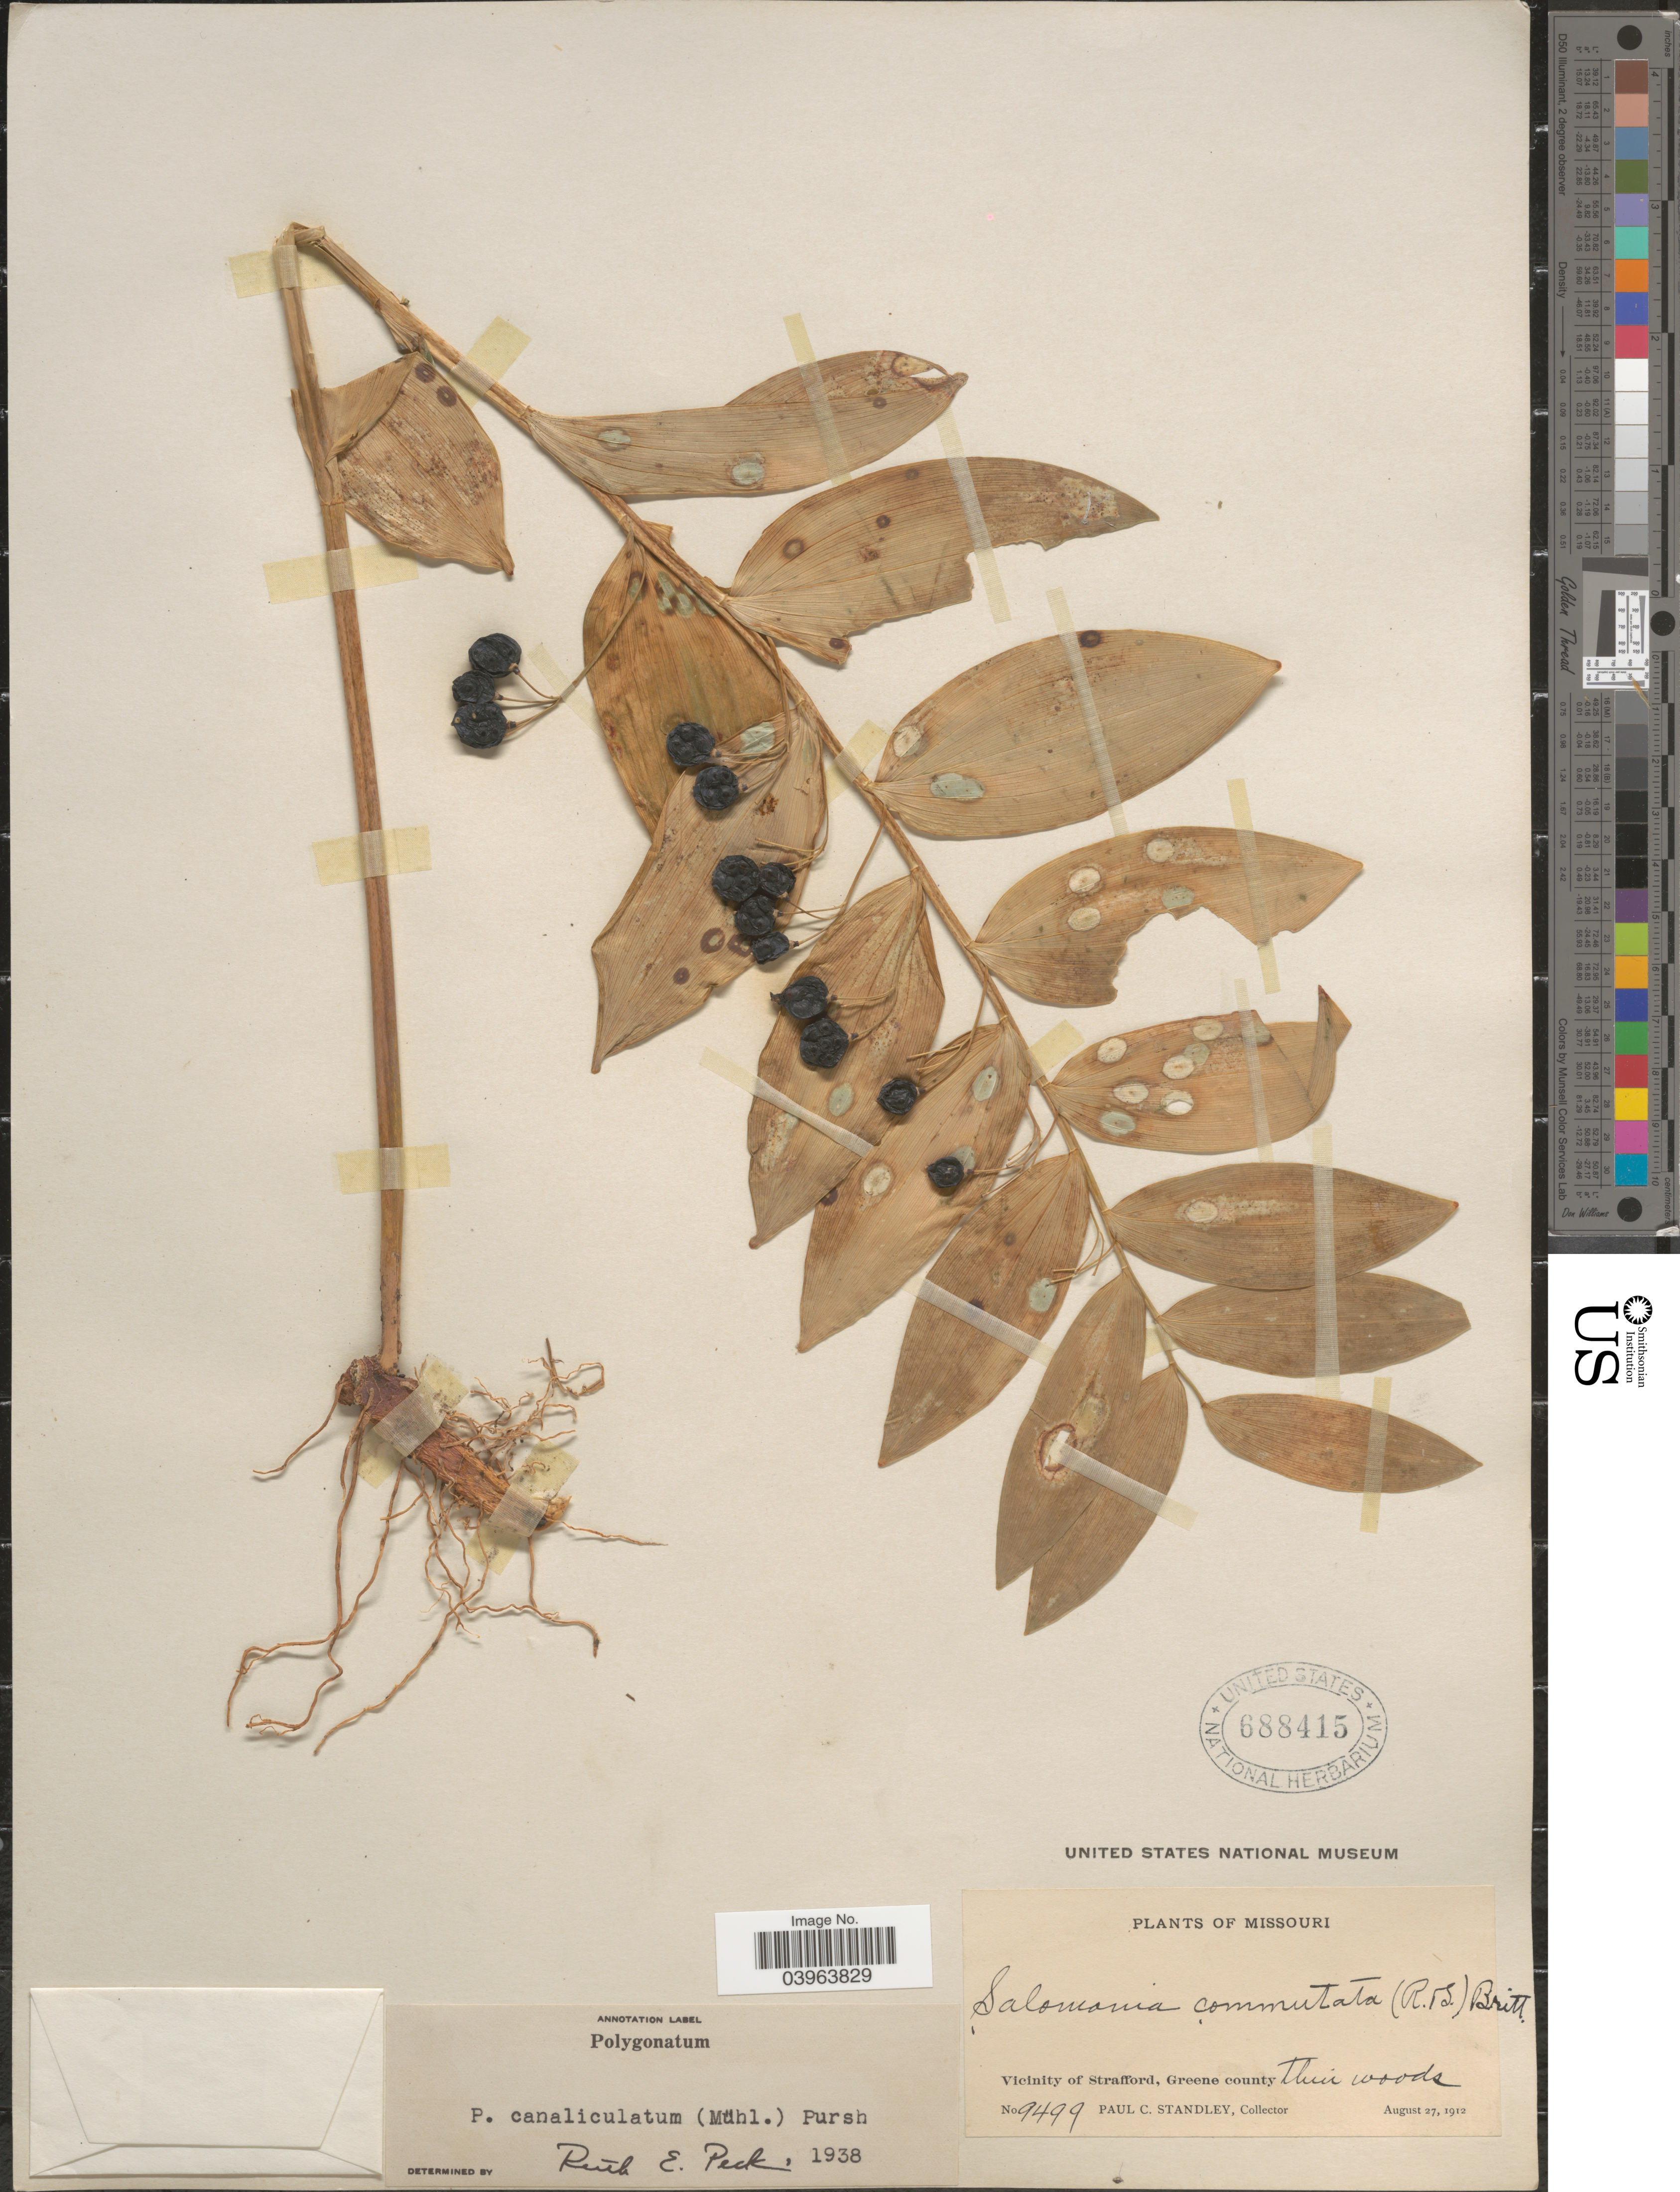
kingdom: Plantae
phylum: Tracheophyta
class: Liliopsida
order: Asparagales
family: Asparagaceae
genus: Polygonatum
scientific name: Polygonatum commutatum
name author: (Schult. f.) A. Dietr.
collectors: P. C. Standley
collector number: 9499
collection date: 1912-08-27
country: United States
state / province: Missouri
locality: Vicinity of Strafford, Greene county thin woods.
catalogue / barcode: US 688415